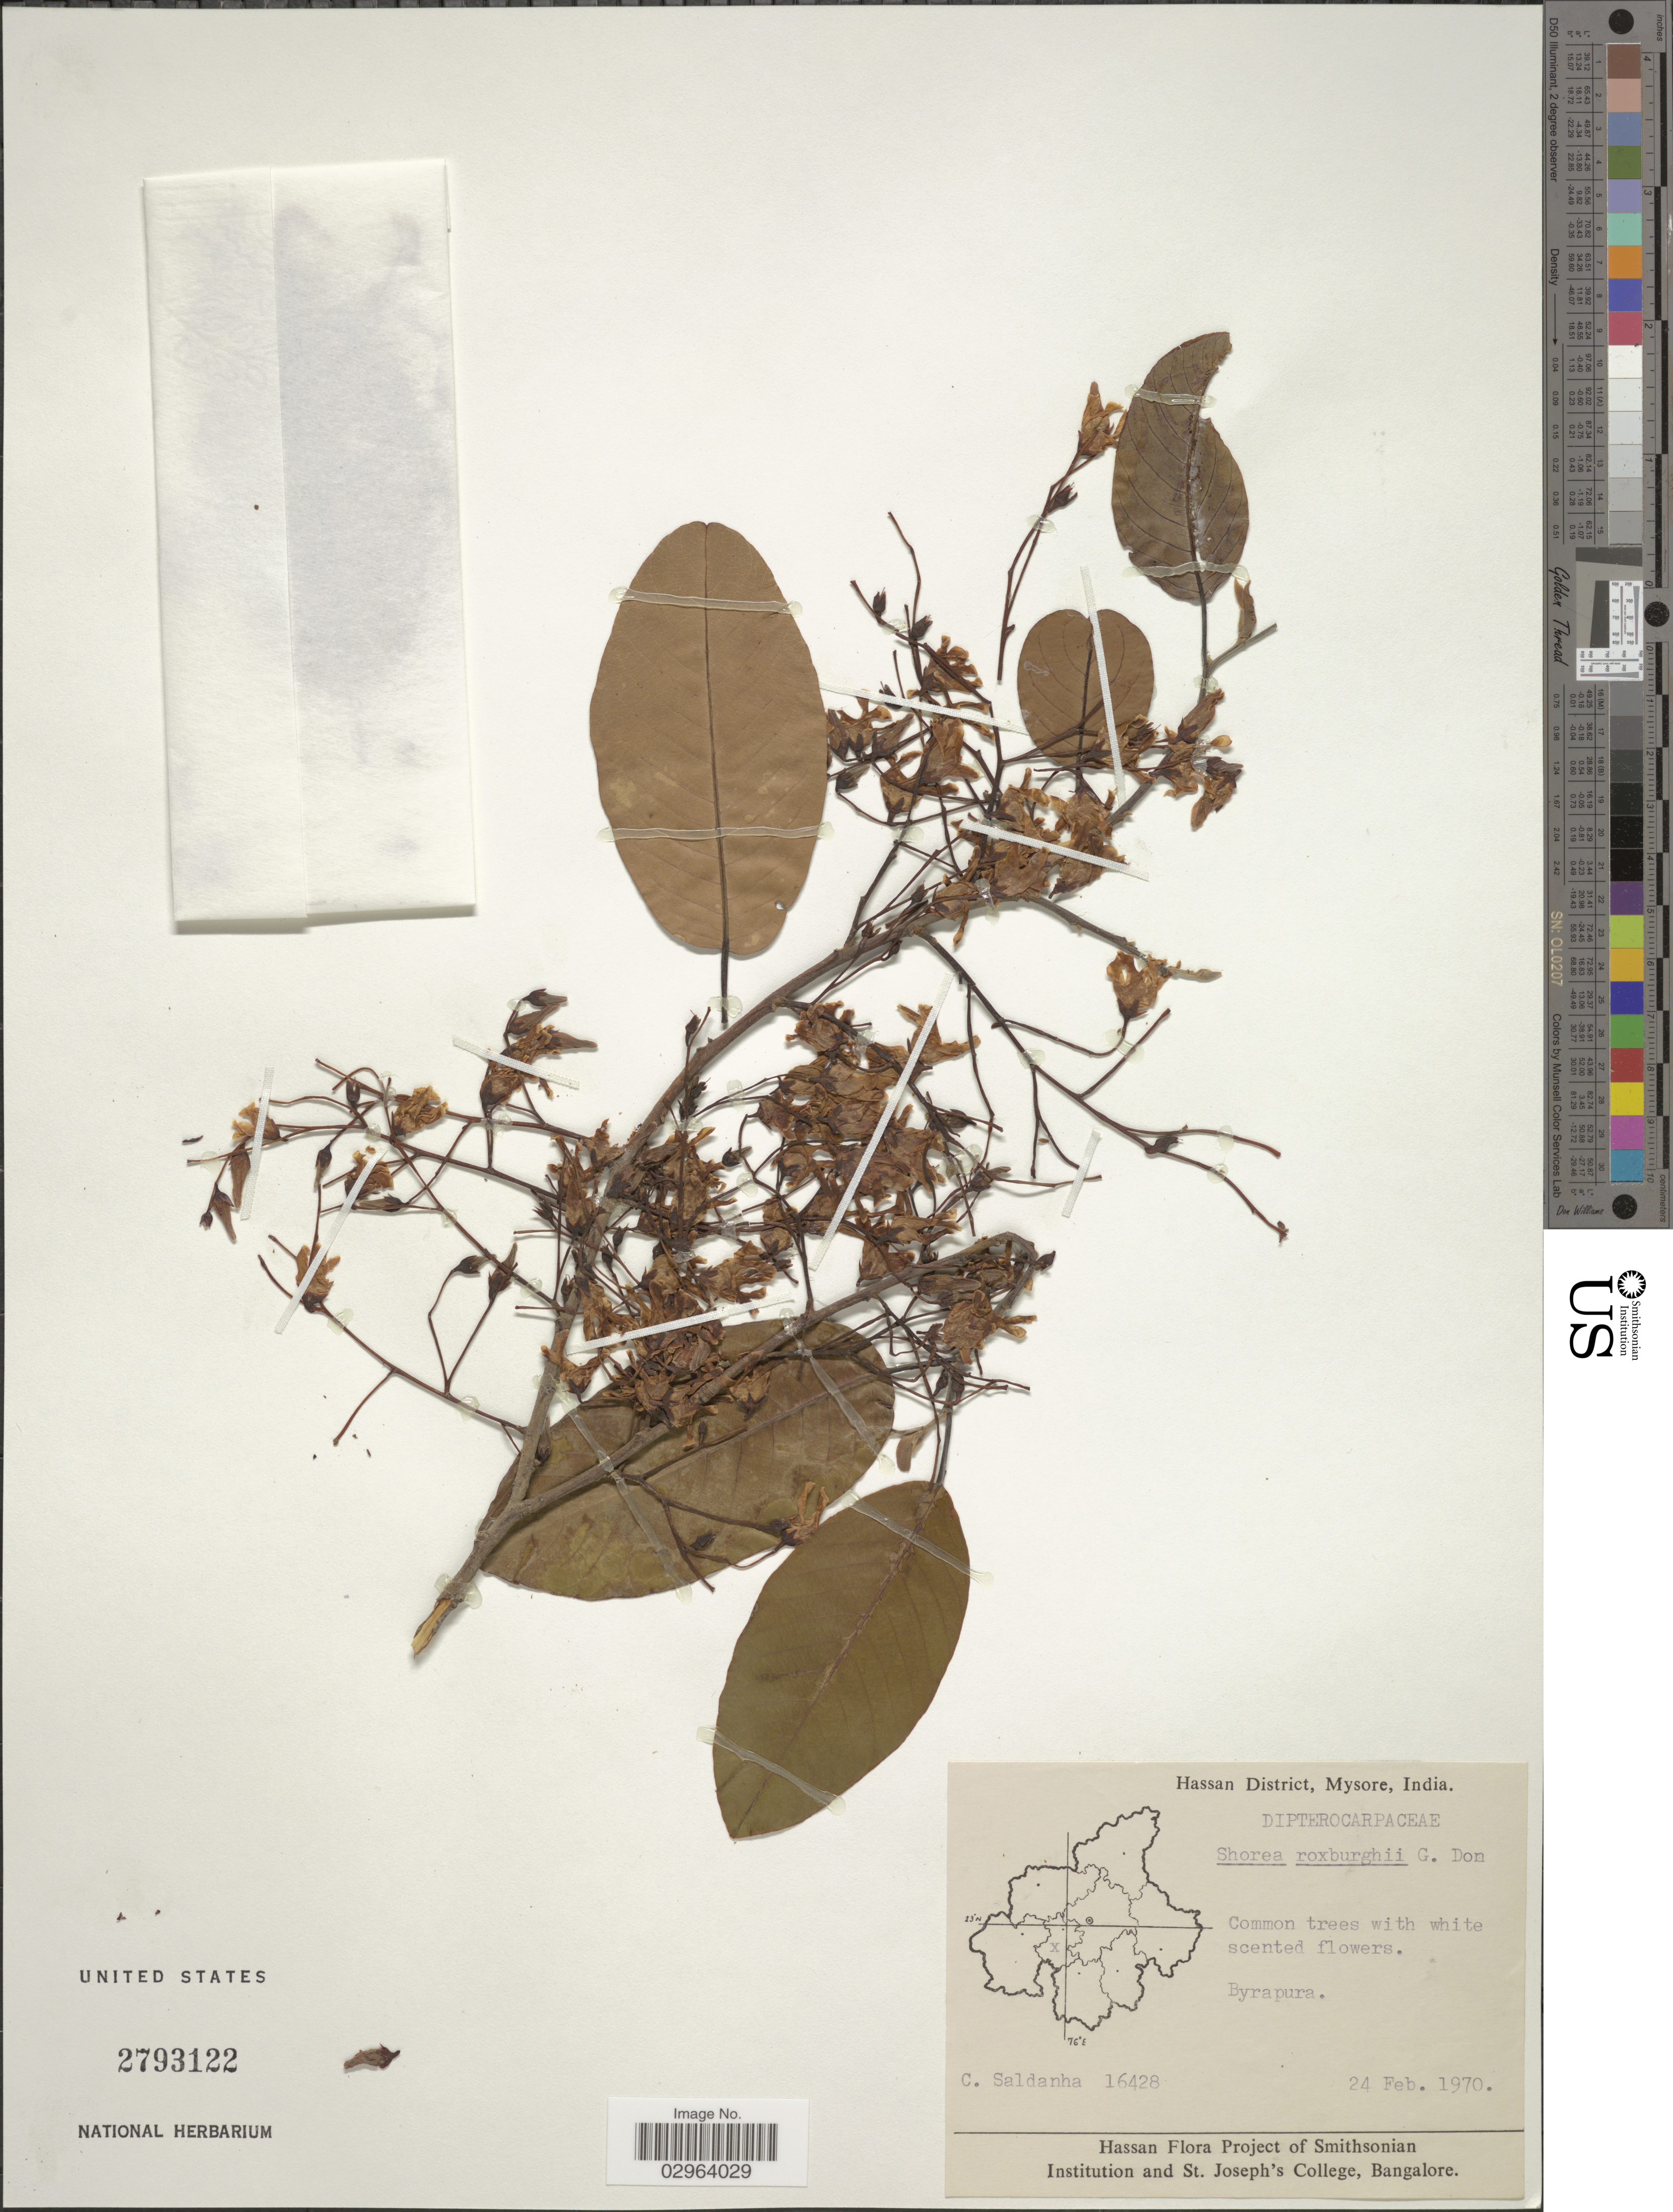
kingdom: Plantae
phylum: Tracheophyta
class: Magnoliopsida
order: Malvales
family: Dipterocarpaceae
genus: Anthoshorea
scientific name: Anthoshorea roxburghii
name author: (G. Don) P.S. Ashton & J. Heck.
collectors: C. Saldanha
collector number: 16428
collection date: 1970-02-24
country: India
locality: Hassan District, Mysore. Byrapura.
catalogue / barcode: US 2793122